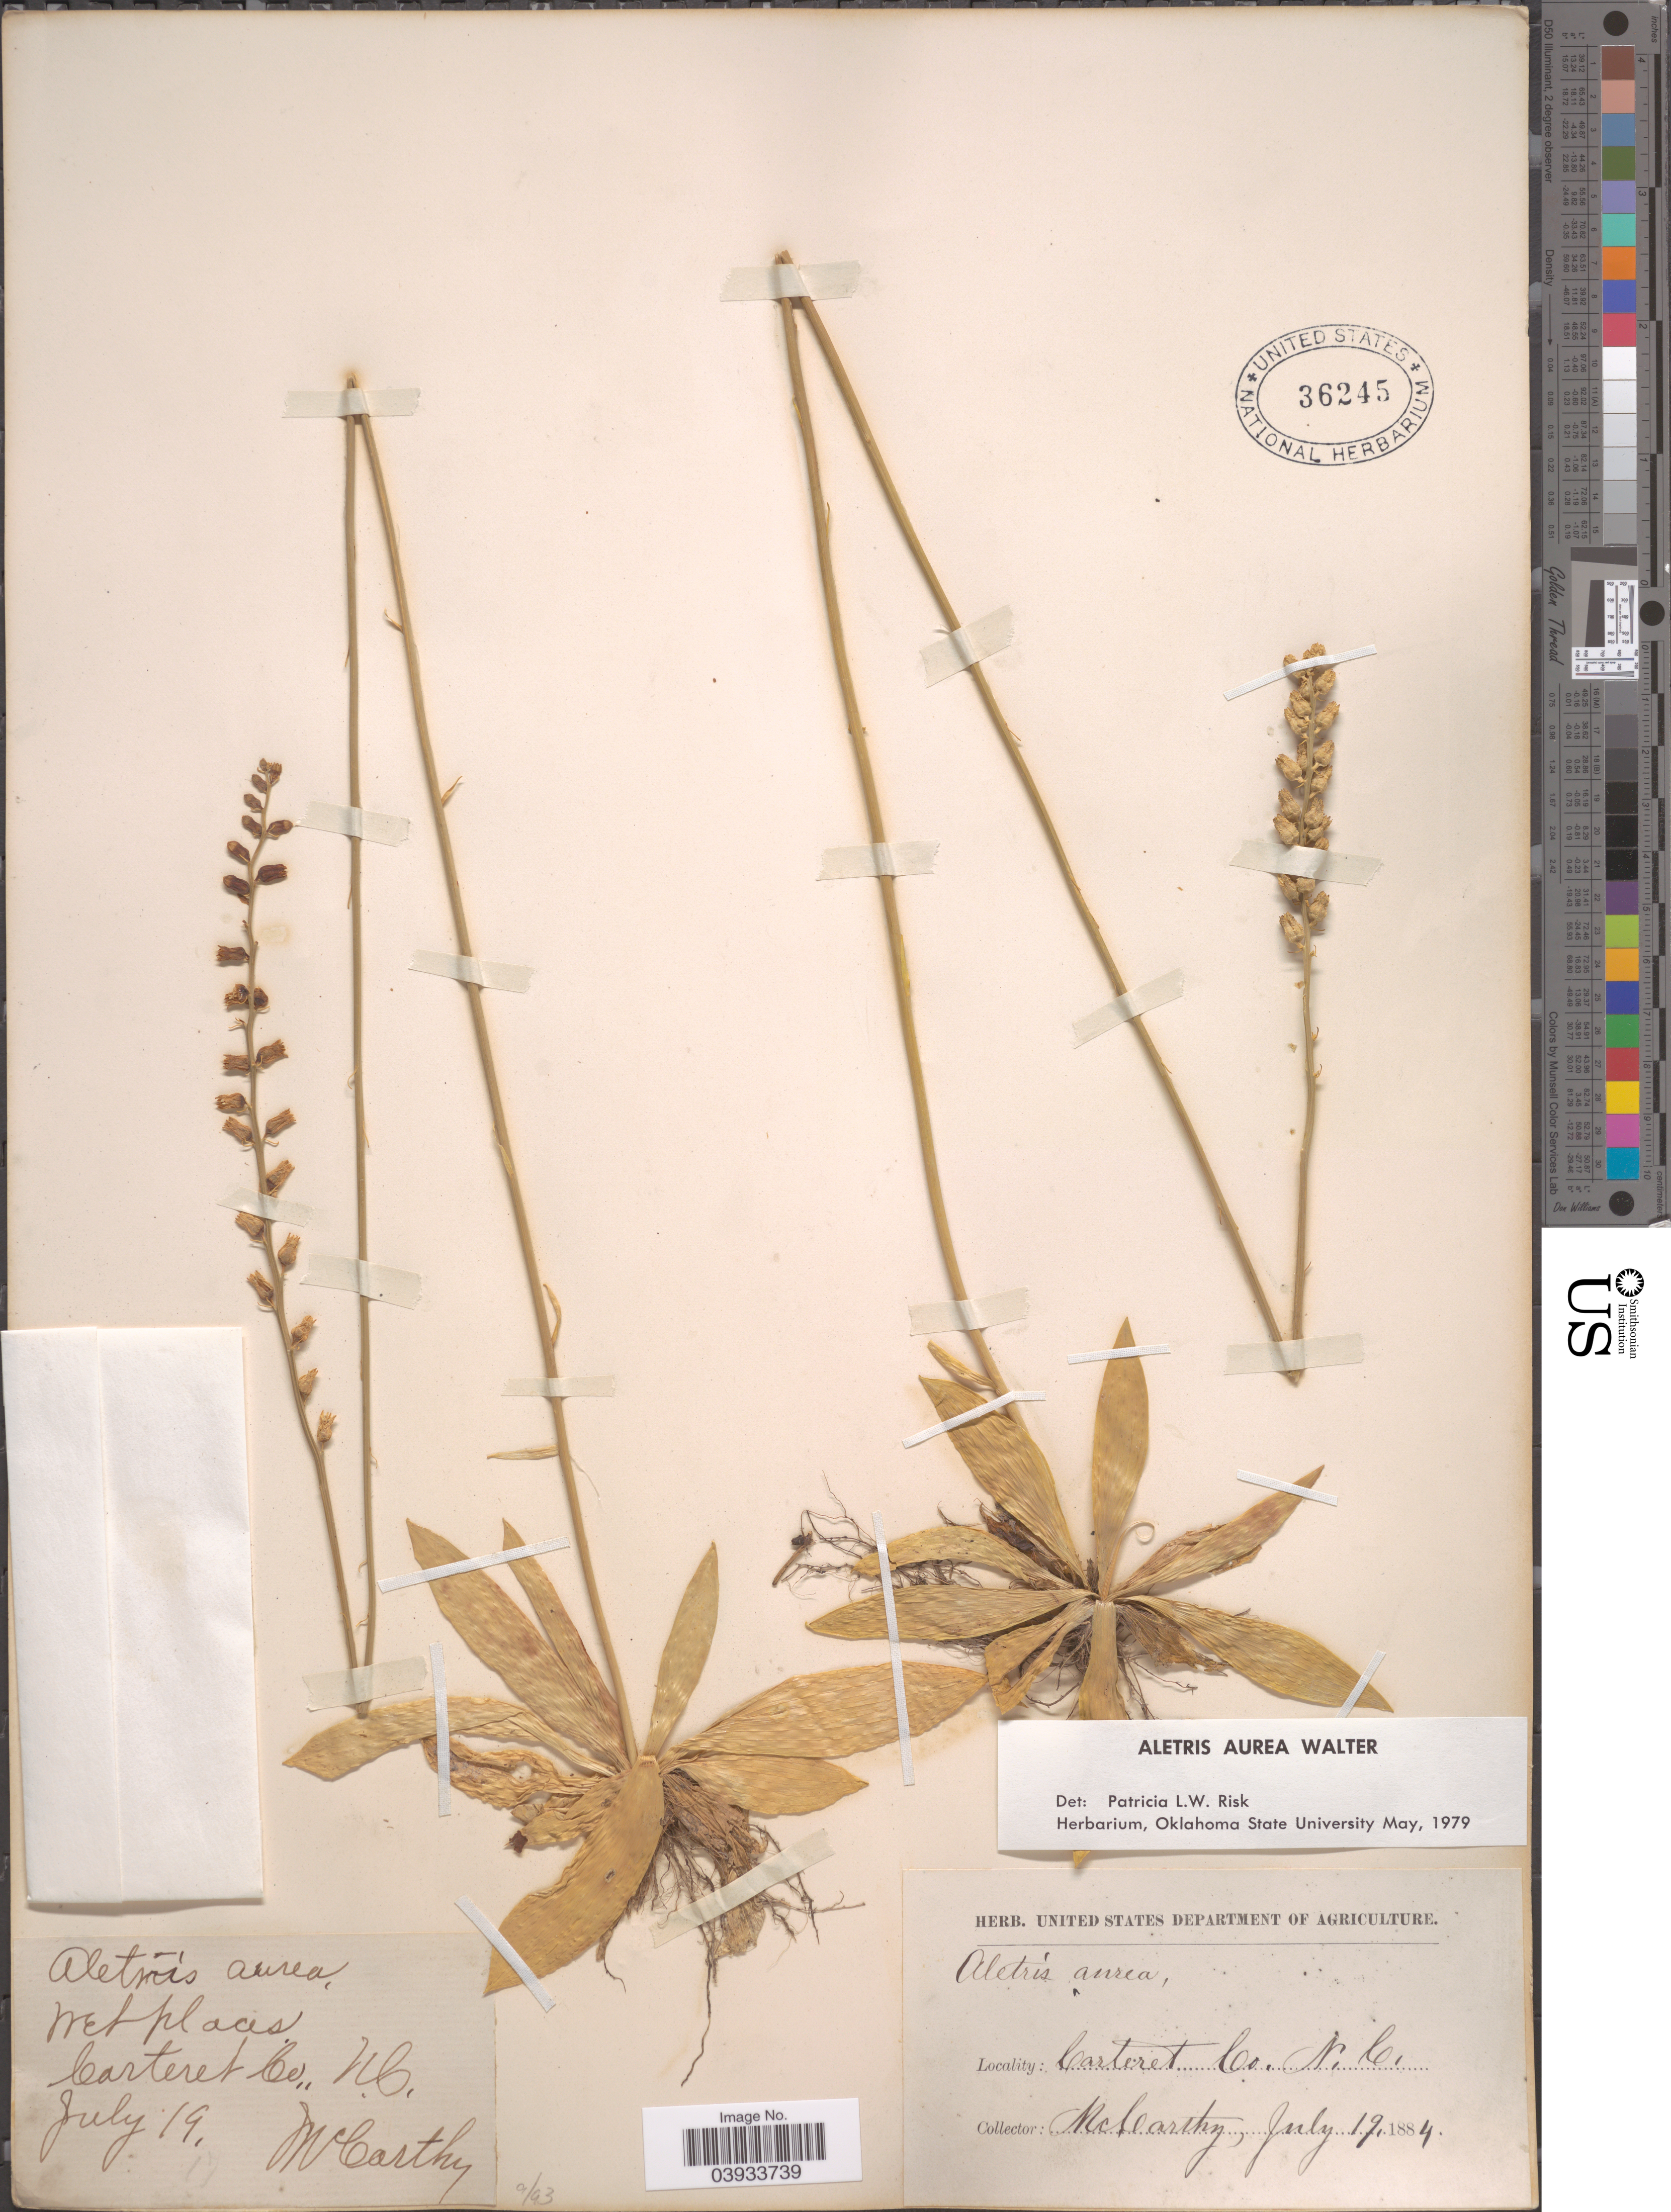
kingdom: Plantae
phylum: Tracheophyta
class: Liliopsida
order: Dioscoreales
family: Nartheciaceae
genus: Aletris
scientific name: Aletris aurea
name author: Walter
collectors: -- McCarthy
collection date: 1884-07-19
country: United States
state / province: North Carolina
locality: Carteret Co.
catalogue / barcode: US 36245